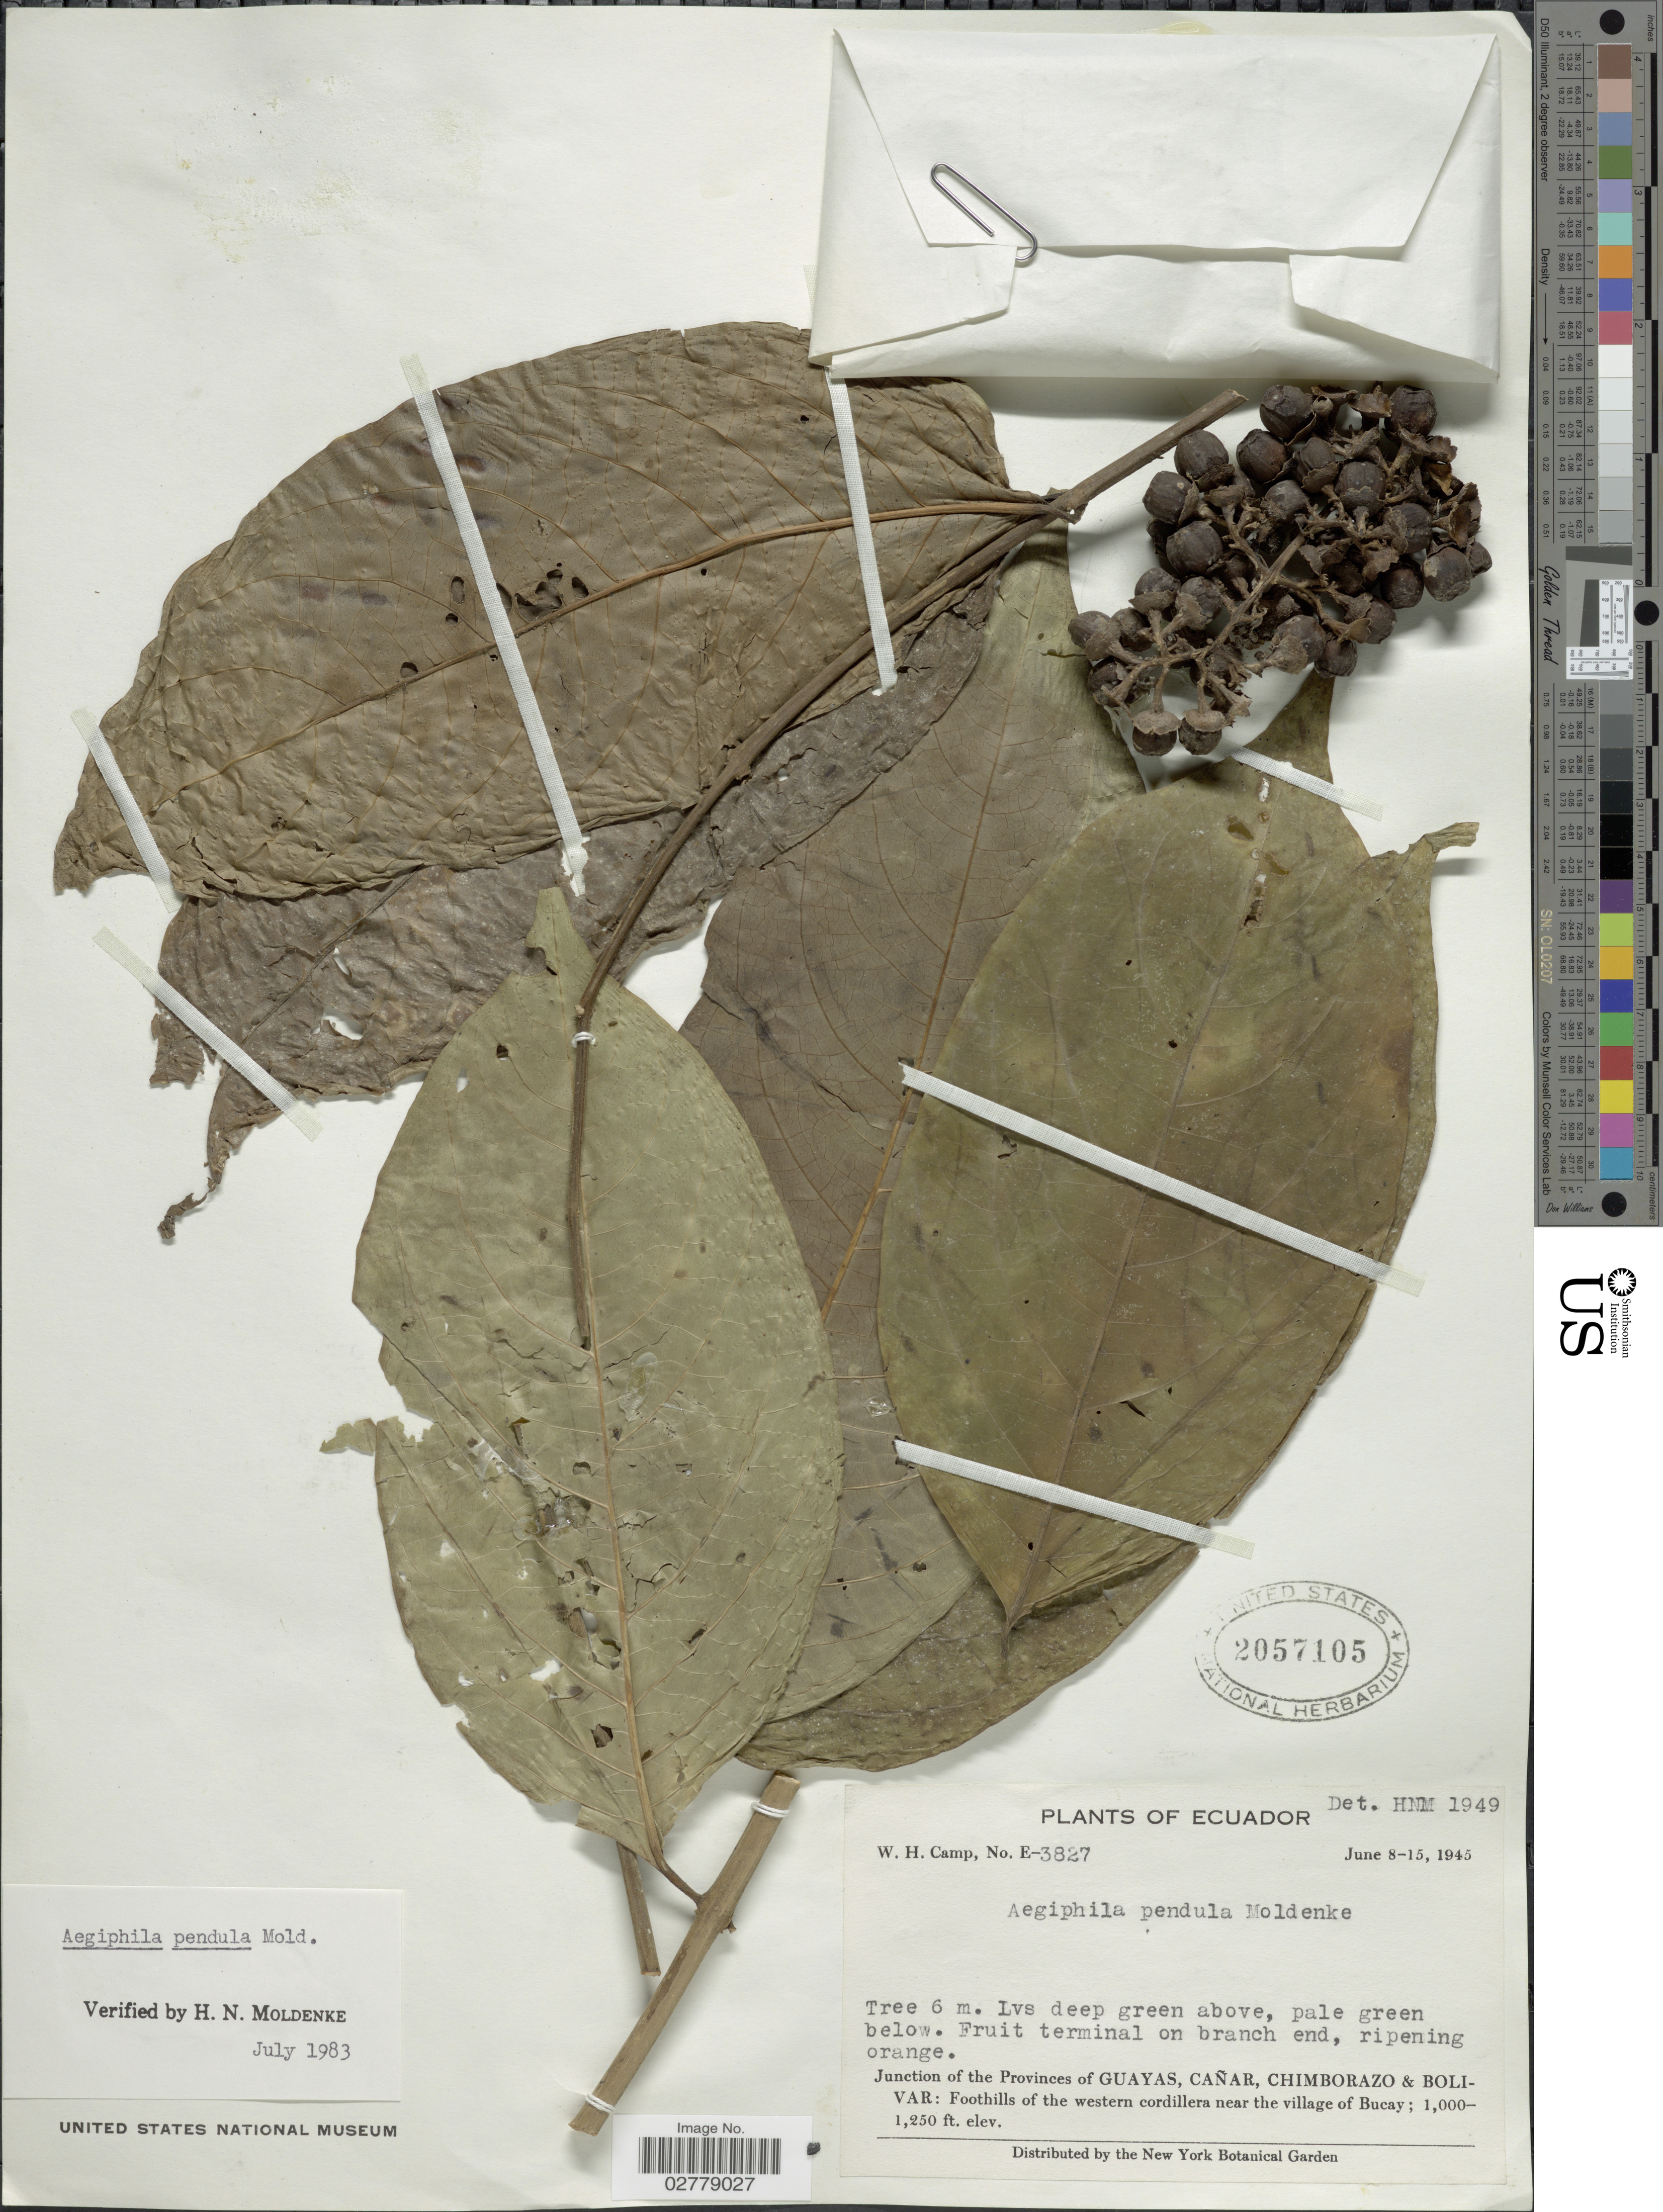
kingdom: Plantae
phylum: Tracheophyta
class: Magnoliopsida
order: Lamiales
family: Lamiaceae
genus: Aegiphila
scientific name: Aegiphila pendula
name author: Moldenke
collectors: W. H. Camp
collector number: E-3827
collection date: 1945-06-08/1945-06-15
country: Ecuador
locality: Junction of the Provinces of Guayas, Cañar, Chimborazo & Bolivar: Foothills of the western cordillera near the village of Bucay.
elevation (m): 305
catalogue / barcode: US 2057105